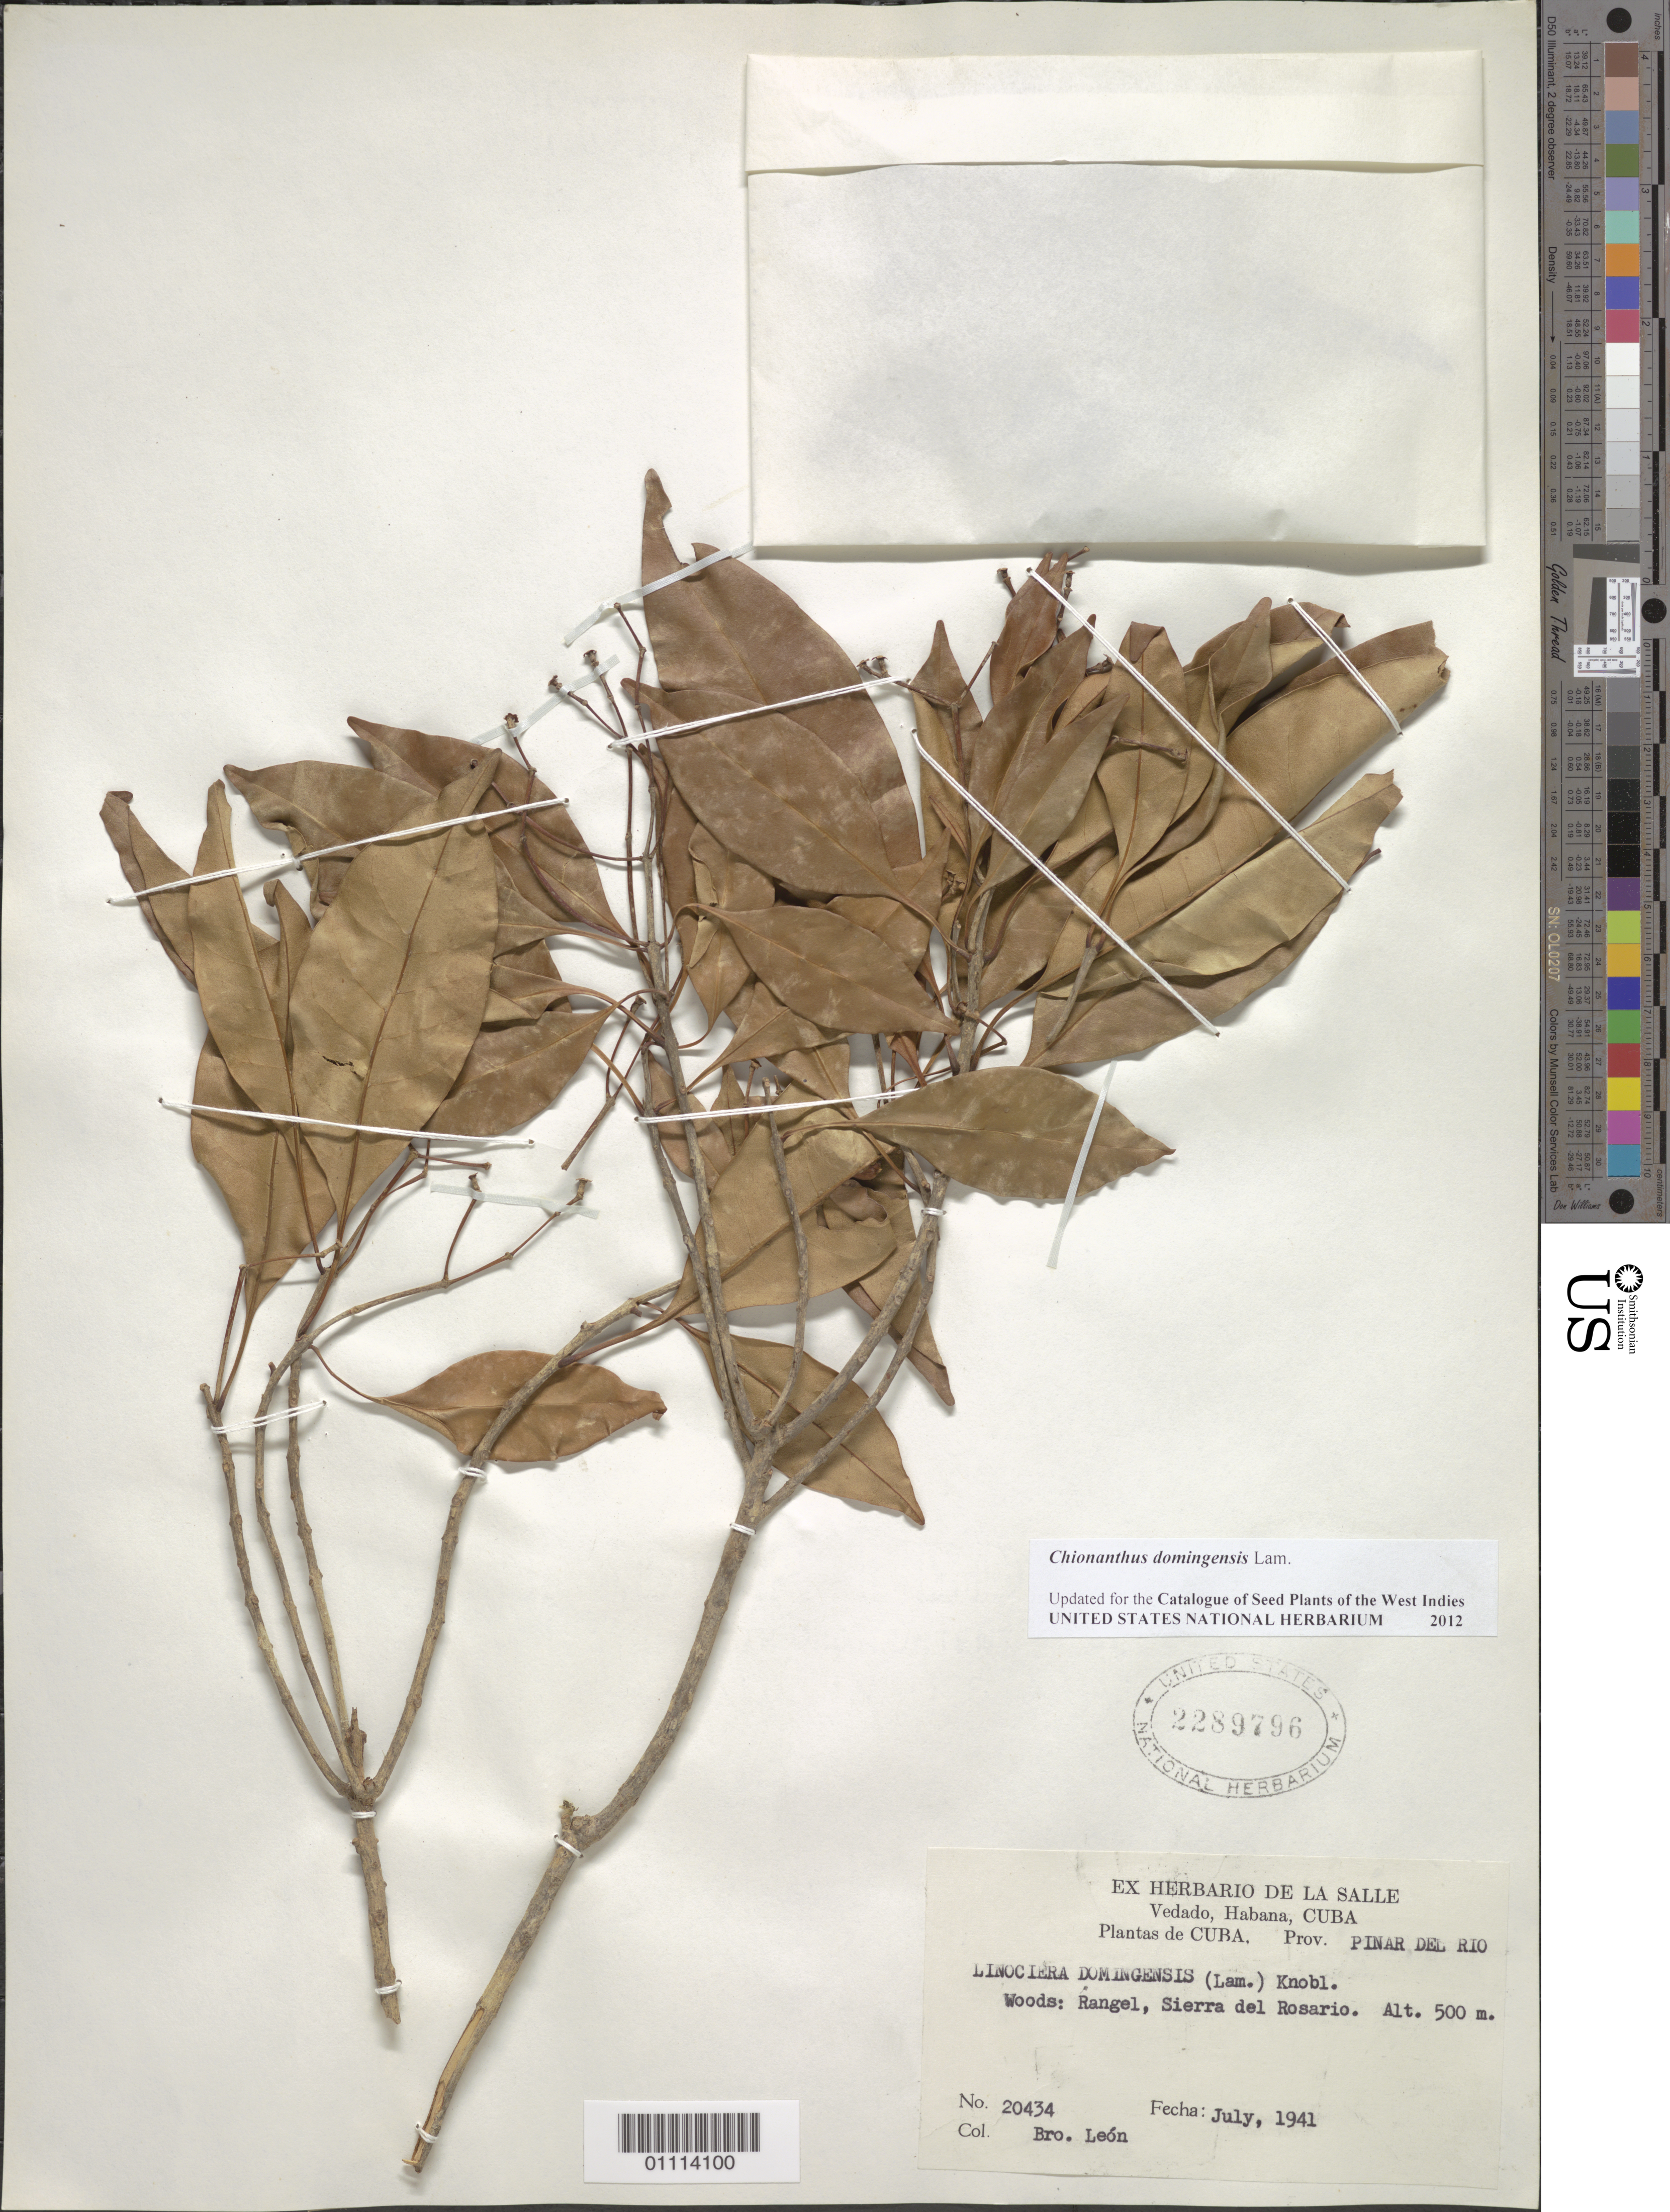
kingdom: Plantae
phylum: Tracheophyta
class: Magnoliopsida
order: Lamiales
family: Oleaceae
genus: Linociera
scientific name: Linociera domingensis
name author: (Lam.) Knobl.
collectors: Bro. León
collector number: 20434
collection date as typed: Jul 1941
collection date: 1941-07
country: Cuba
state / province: Pinar del Rio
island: Cuba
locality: Woods: Rangel, Sierra del Rosario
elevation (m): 500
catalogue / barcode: US 2289796